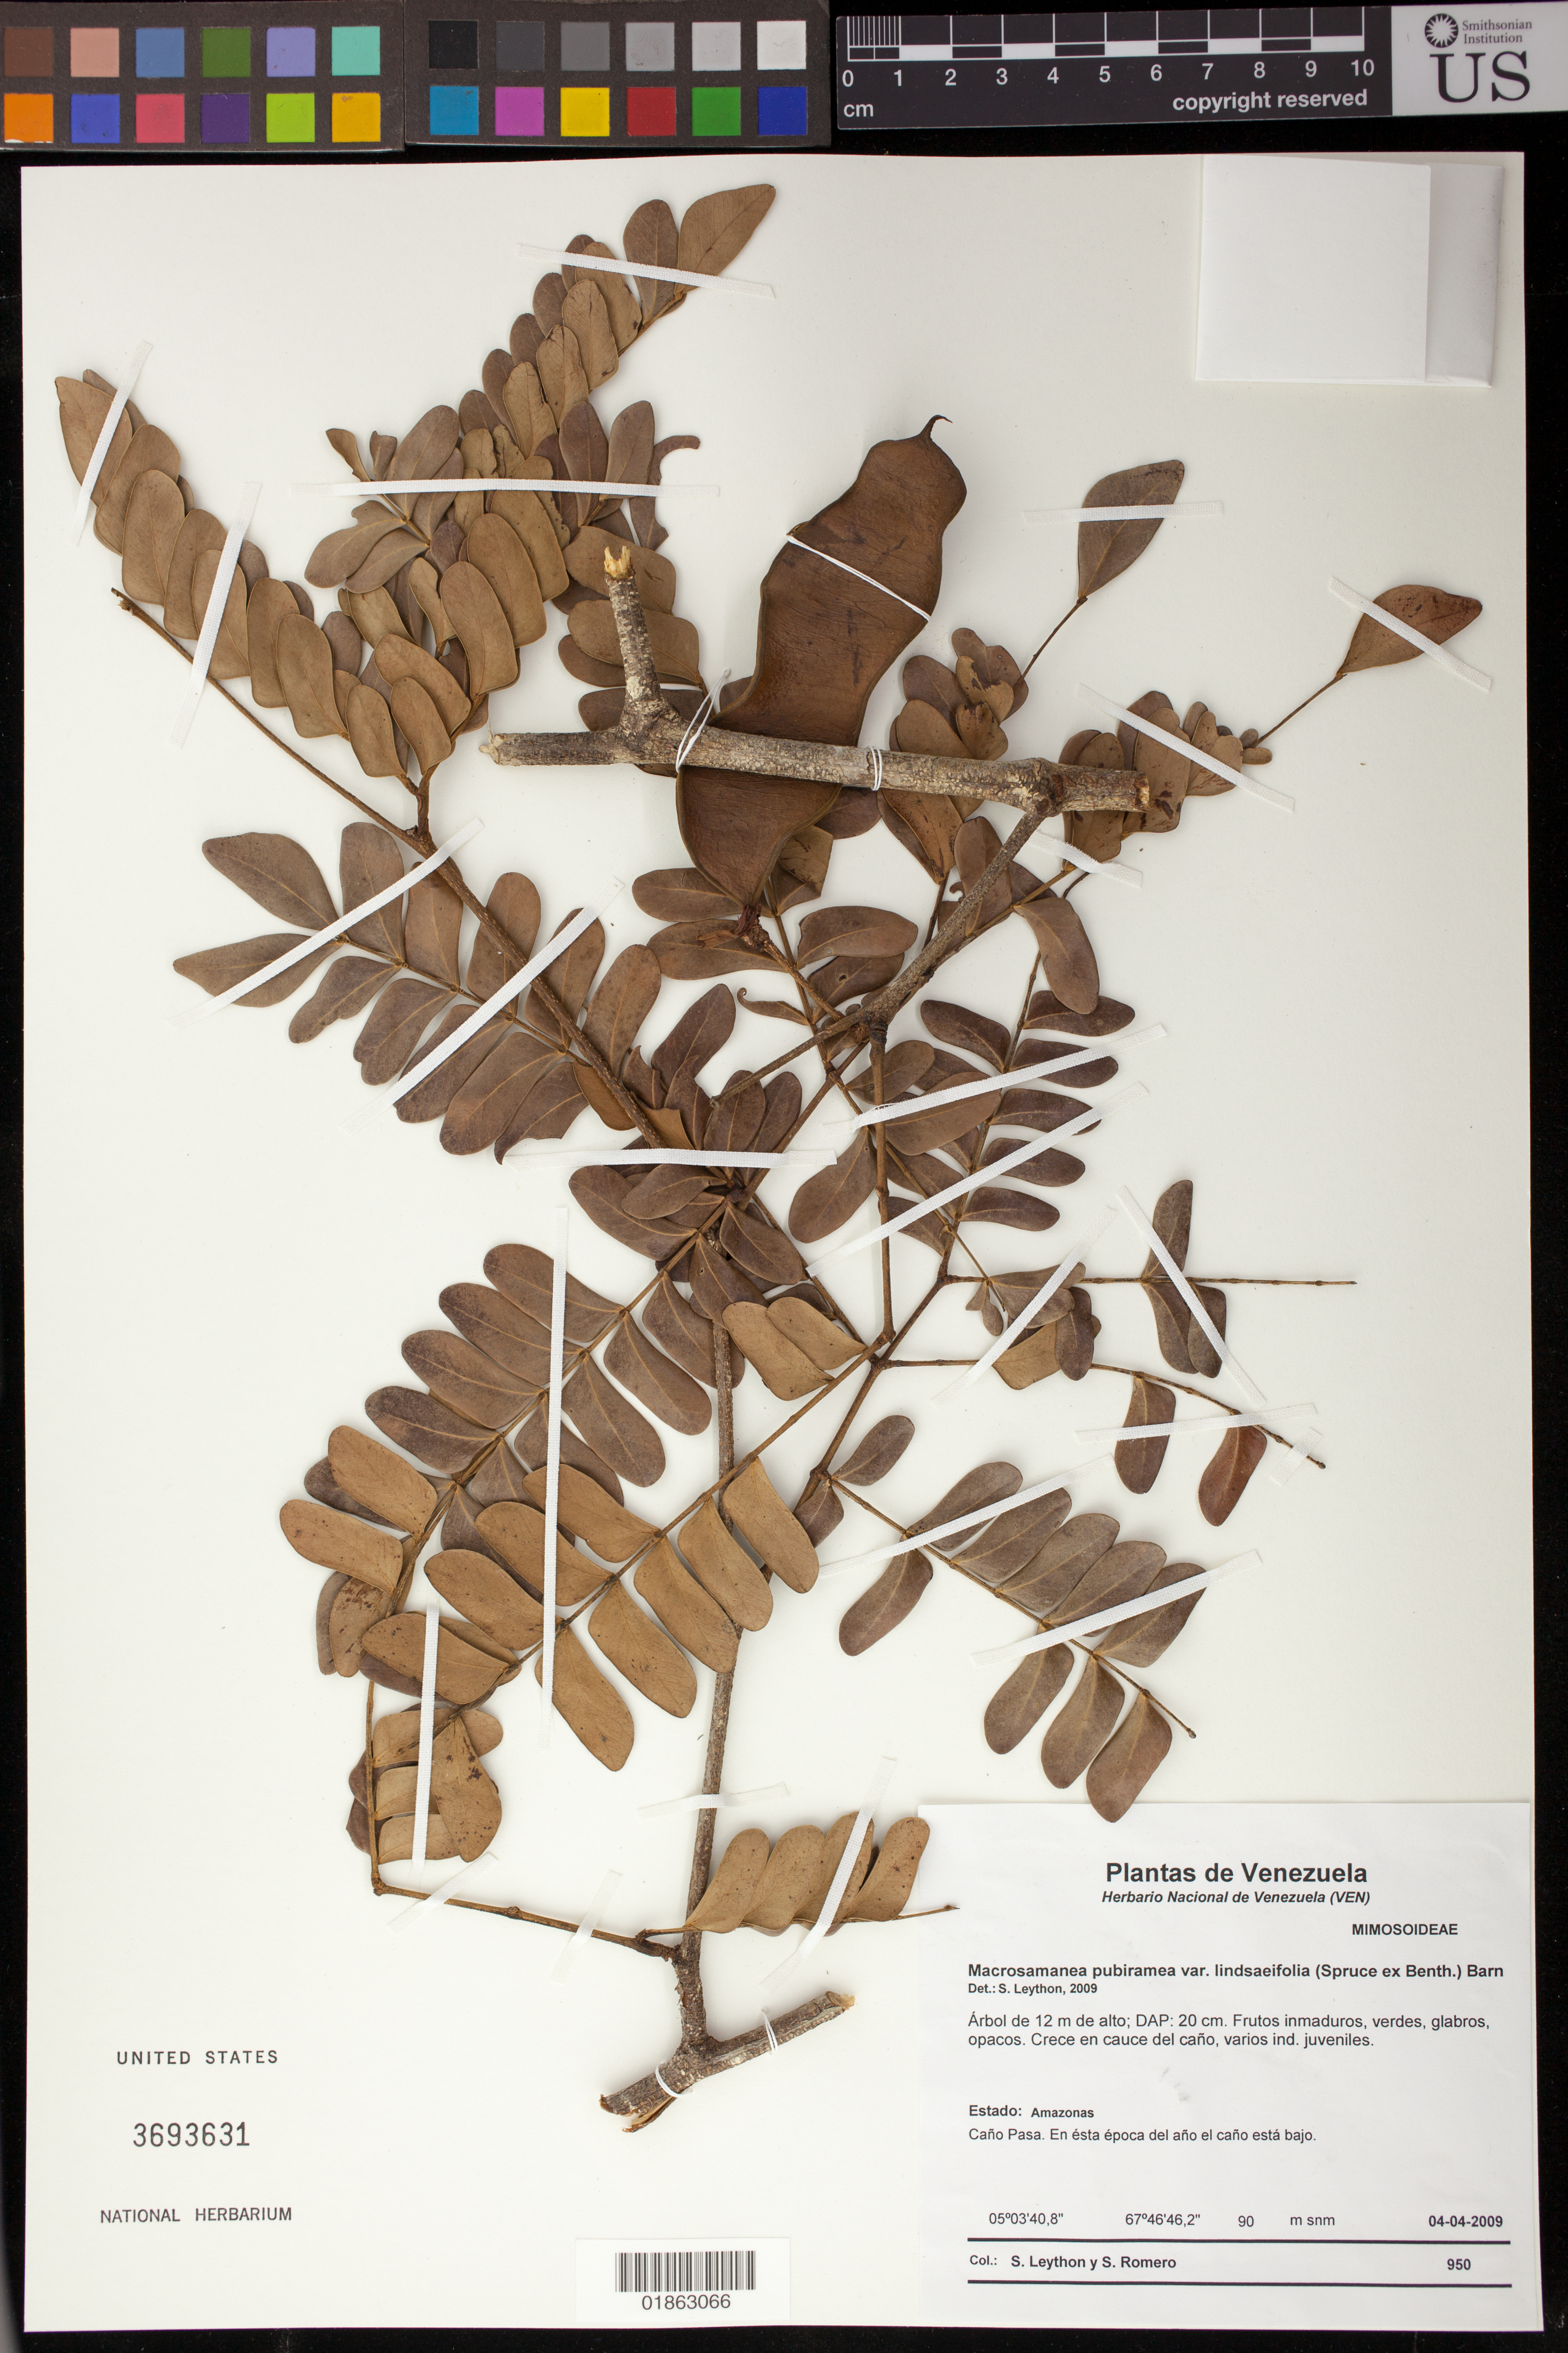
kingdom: Plantae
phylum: Tracheophyta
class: Magnoliopsida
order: Fabales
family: Fabaceae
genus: Macrosamanea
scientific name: Macrosamanea pubiramea var. lindsaeifolia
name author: (Spruce ex Benth.) Barneby & J.W. Grimes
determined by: Leython, S.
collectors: S. Leython & S. Romero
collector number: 950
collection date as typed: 04-04-2009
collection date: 2009-04-04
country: Venezuela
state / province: Amazonas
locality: Caño Paso. En esta epoca del año el caño esta bajo.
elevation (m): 90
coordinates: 5 03 40.8 N, 67 46 46.2 W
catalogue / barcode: US 3693631